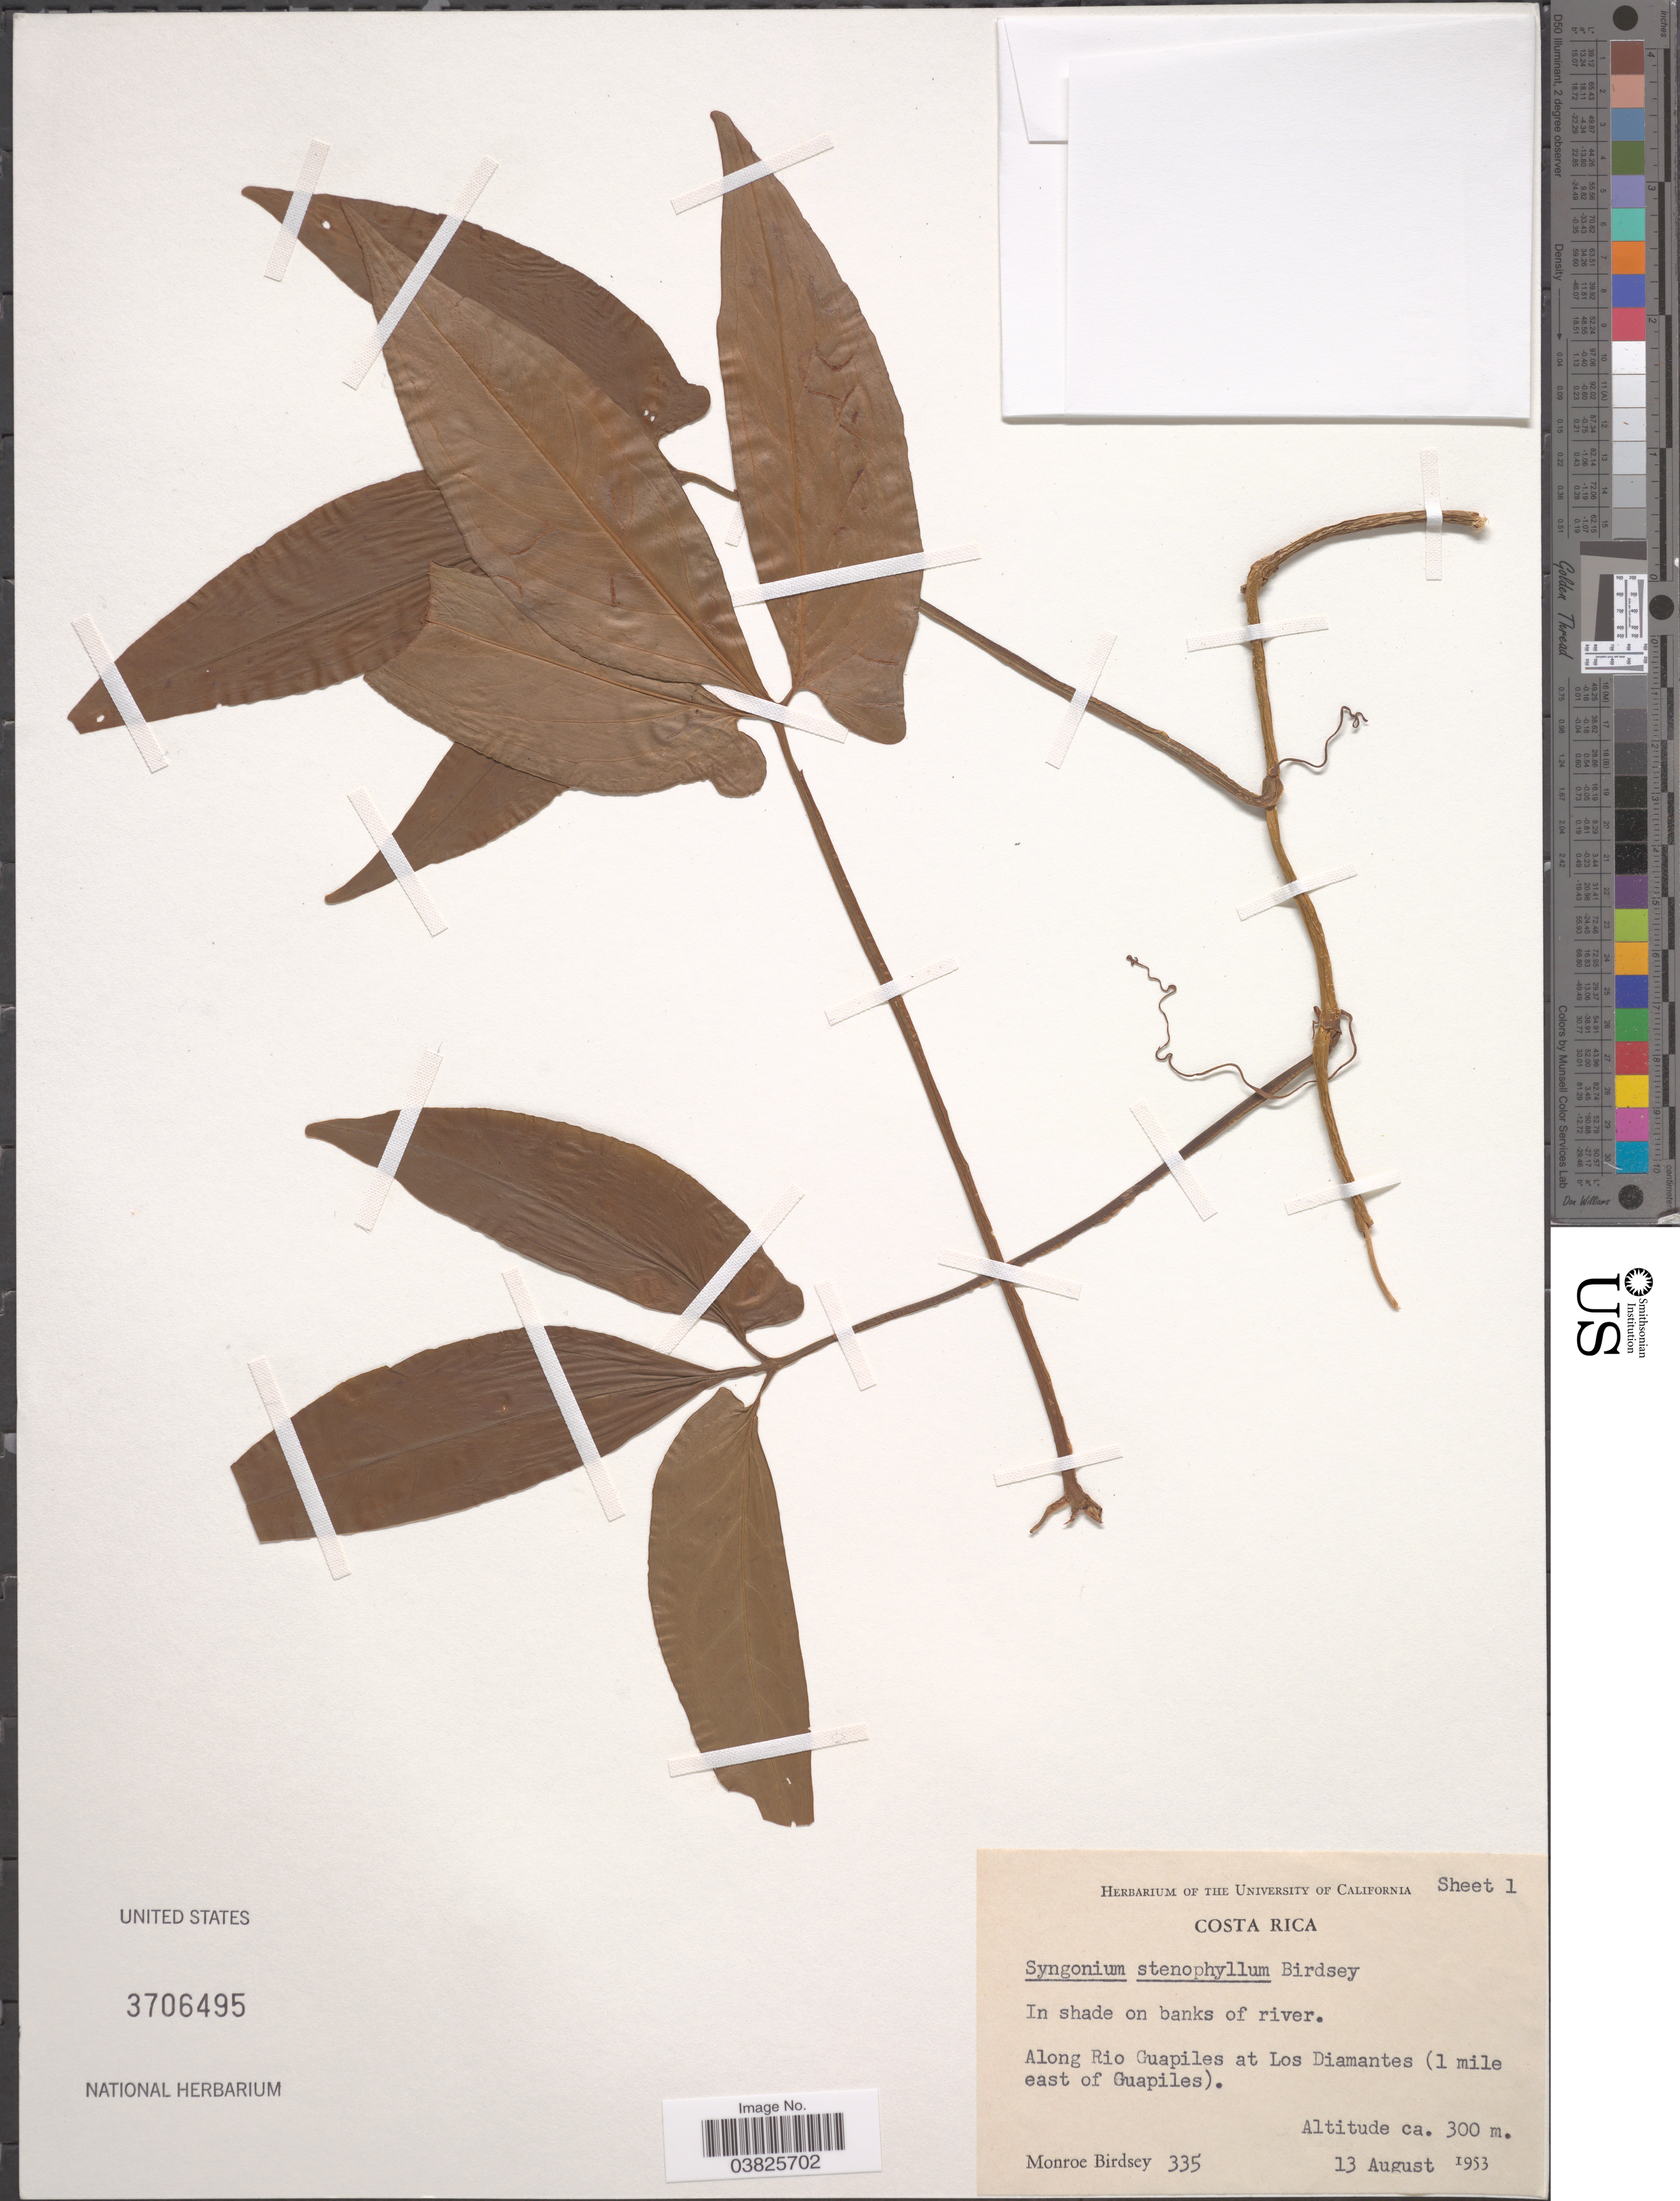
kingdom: Plantae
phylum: Tracheophyta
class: Liliopsida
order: Alismatales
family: Araceae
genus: Syngonium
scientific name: Syngonium stenophyllum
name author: Birdsey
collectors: M. Birdsey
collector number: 335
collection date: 1953-08-13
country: Costa Rica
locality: In shade on banks of river. Along Rio Guapiles at Los Diamantes (1 mile east of Guapiles).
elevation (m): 300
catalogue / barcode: US 3706495